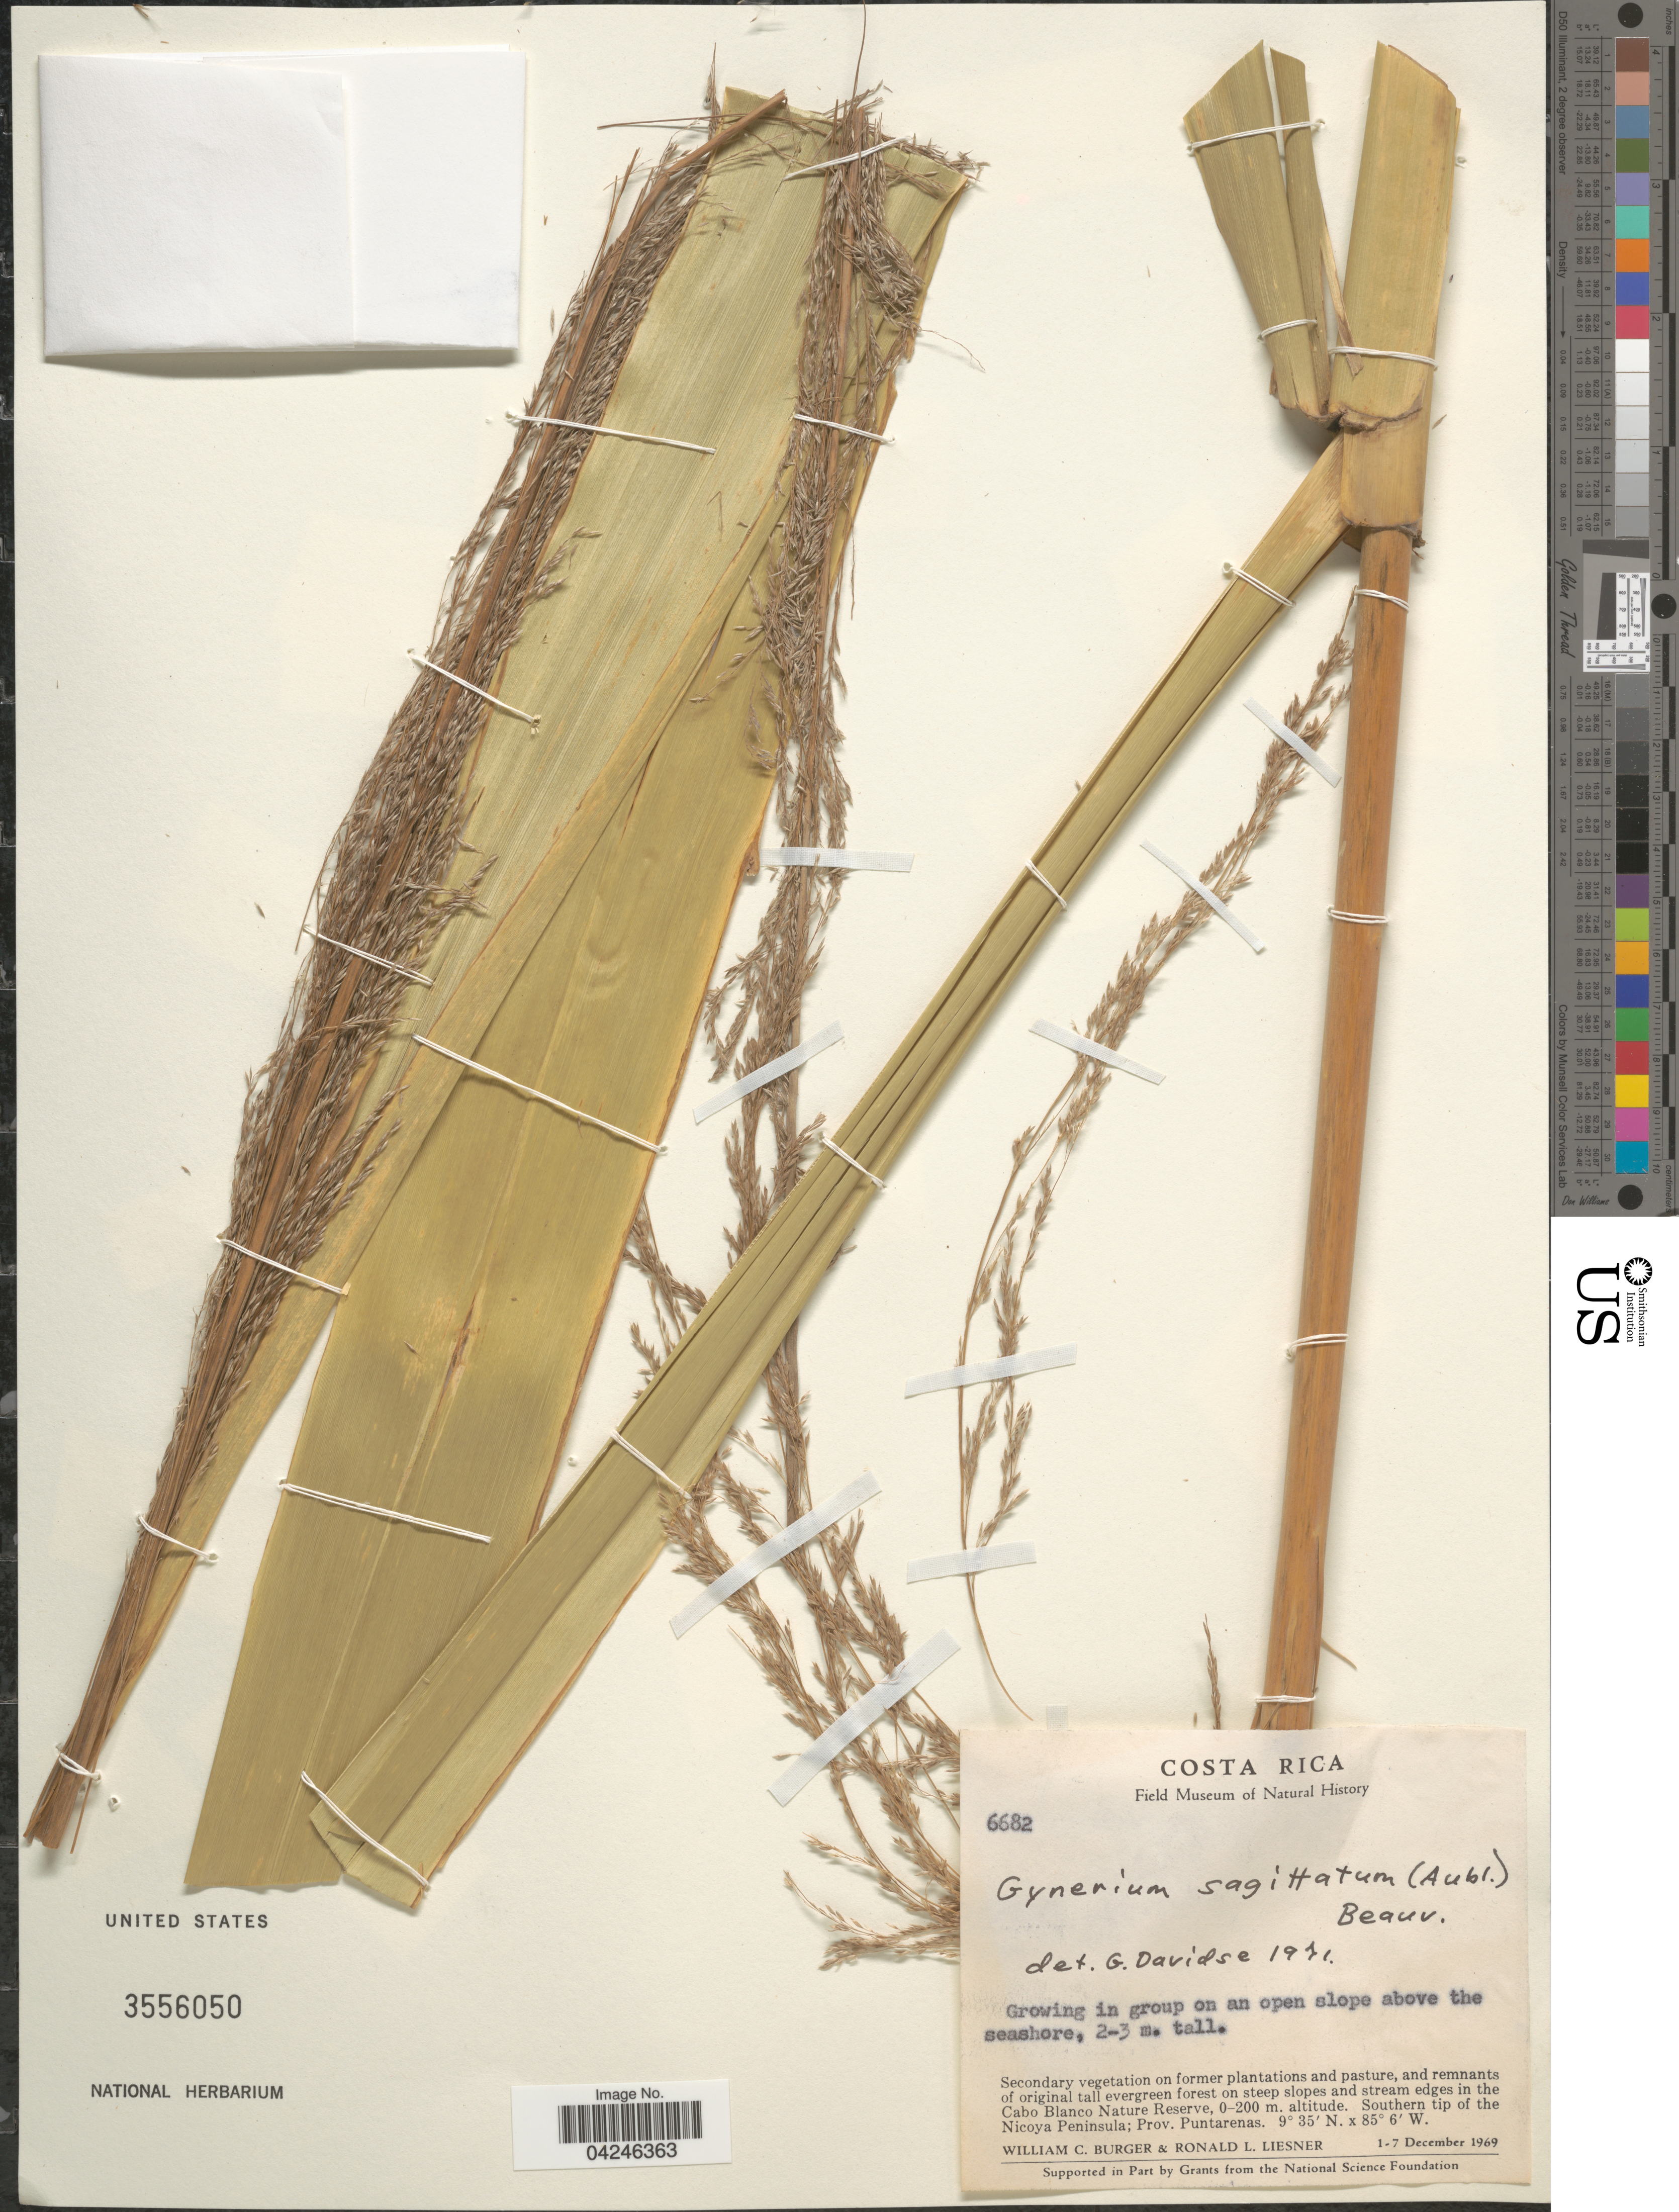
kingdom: Plantae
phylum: Tracheophyta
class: Liliopsida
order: Poales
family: Poaceae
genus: Gynerium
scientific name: Gynerium sagittatum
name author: (Aubl.) P. Beauv.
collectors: W. Burger & R. L. Liesner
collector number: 6682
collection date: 1969-12-01/1969-12-07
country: Costa Rica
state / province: Puntarenas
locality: Secondary vegetation on former plantations and pasture, and remnants of original tall evergreen forest on steep slopes and stream edges in the Cabo Blanco Nature Reserve. Southern tip of the Nicoya Peninsula.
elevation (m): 0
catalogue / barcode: US 3556050